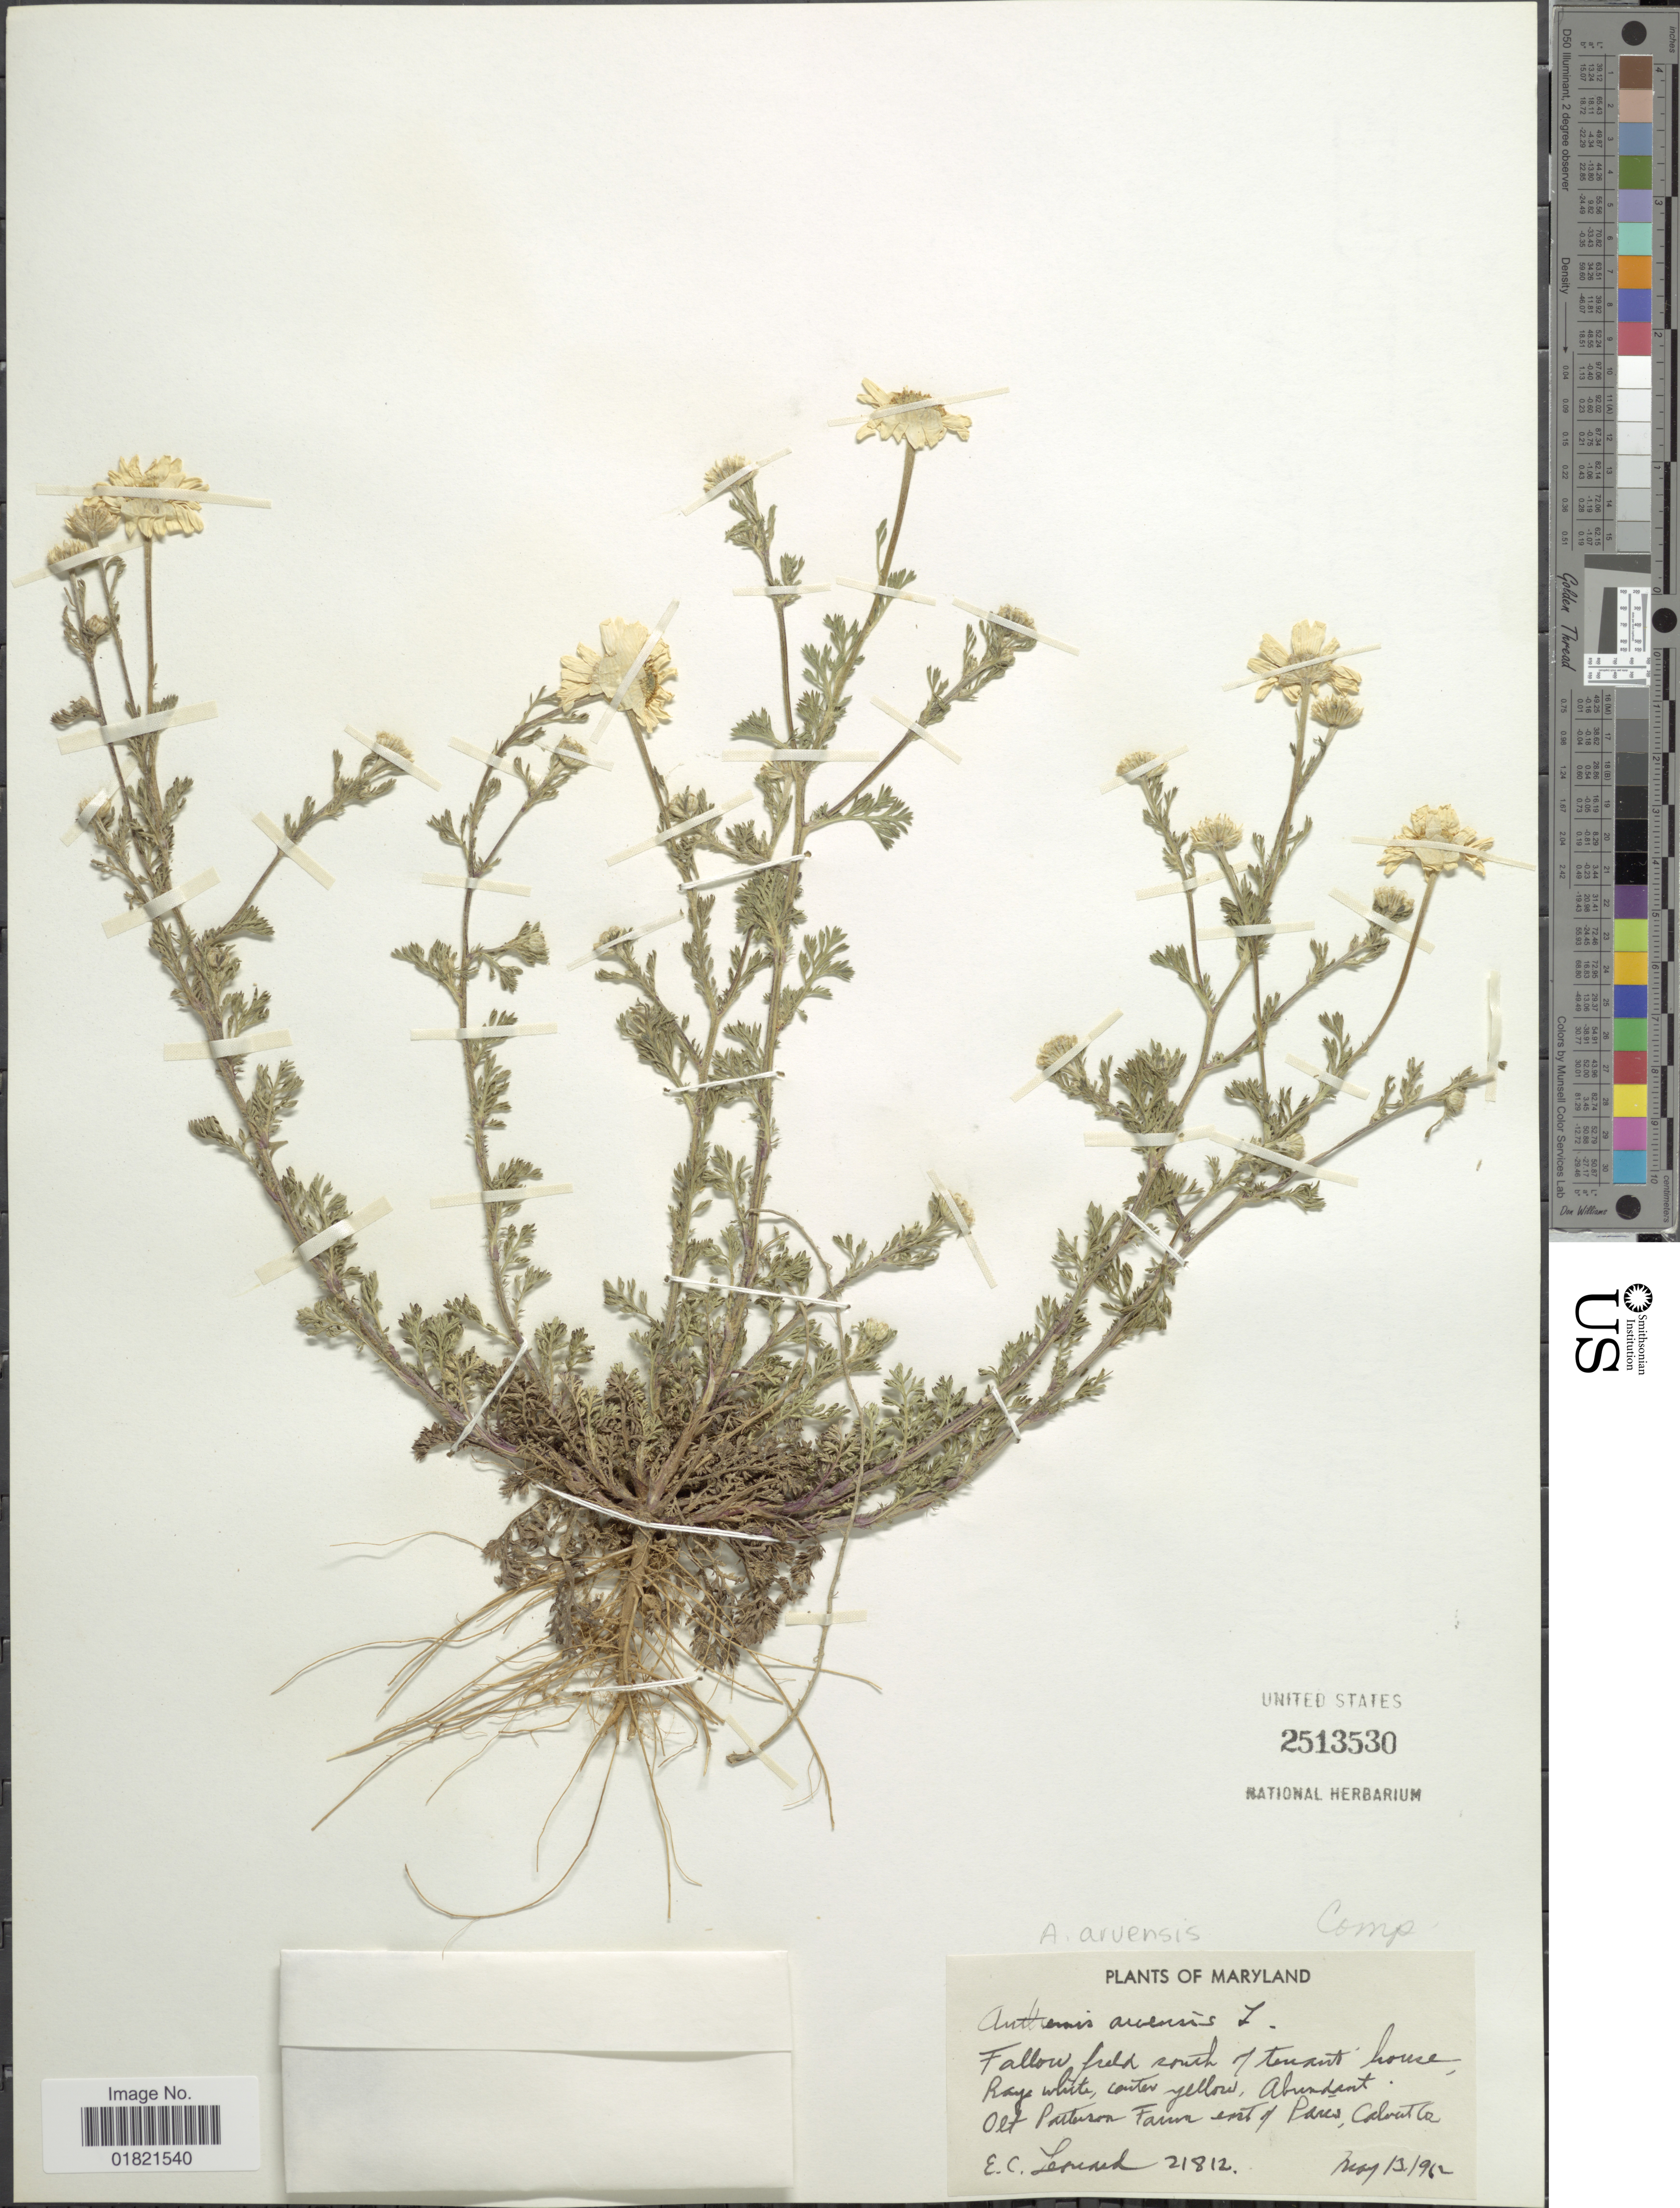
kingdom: Plantae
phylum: Tracheophyta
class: Magnoliopsida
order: Asterales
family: Asteraceae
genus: Anthemis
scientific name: Anthemis arvensis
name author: L.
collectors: E. C. Leonard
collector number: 21812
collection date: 1912-05-03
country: United States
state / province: Maryland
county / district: Calvert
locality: Olt Patterson Farm end of Pares, Calvert Co.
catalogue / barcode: US 2513530